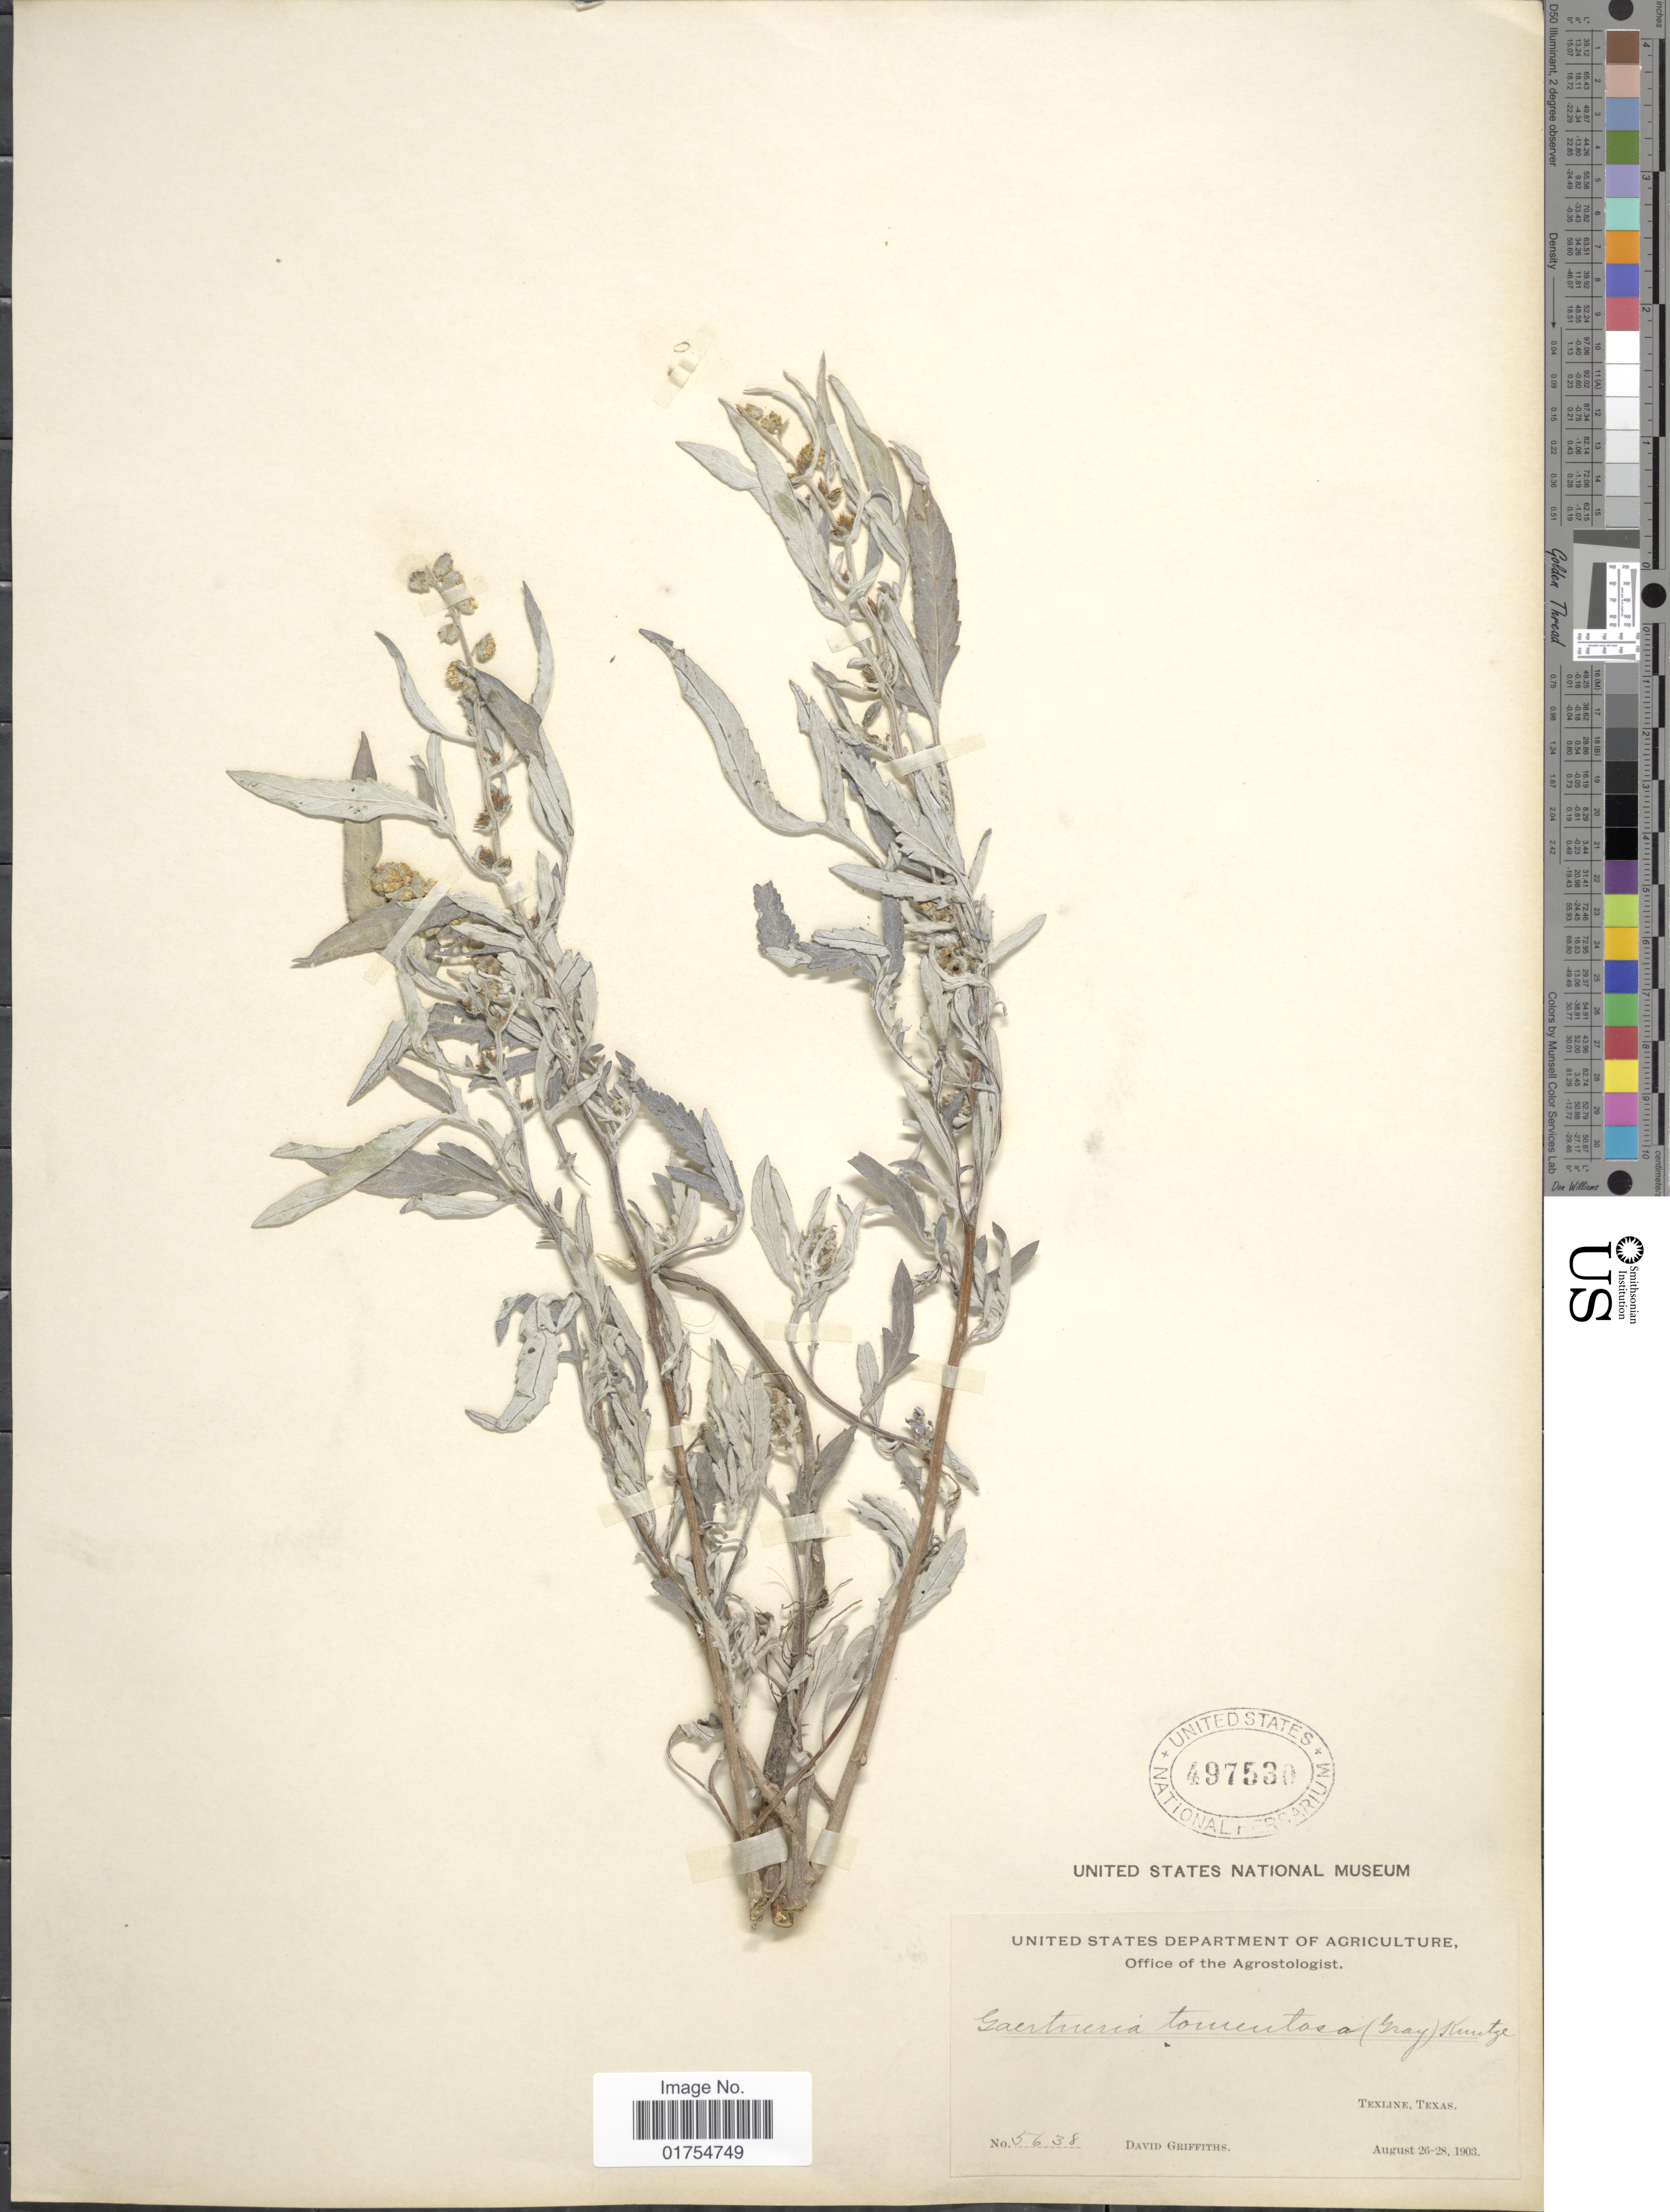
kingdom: Plantae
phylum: Tracheophyta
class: Magnoliopsida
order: Asterales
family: Asteraceae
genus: Franseria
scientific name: Franseria tomentosa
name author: A. Gray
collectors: D. Griffiths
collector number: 5638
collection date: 1903-08-26/1903-08-28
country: United States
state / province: Texas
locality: Texline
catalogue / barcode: US 497530